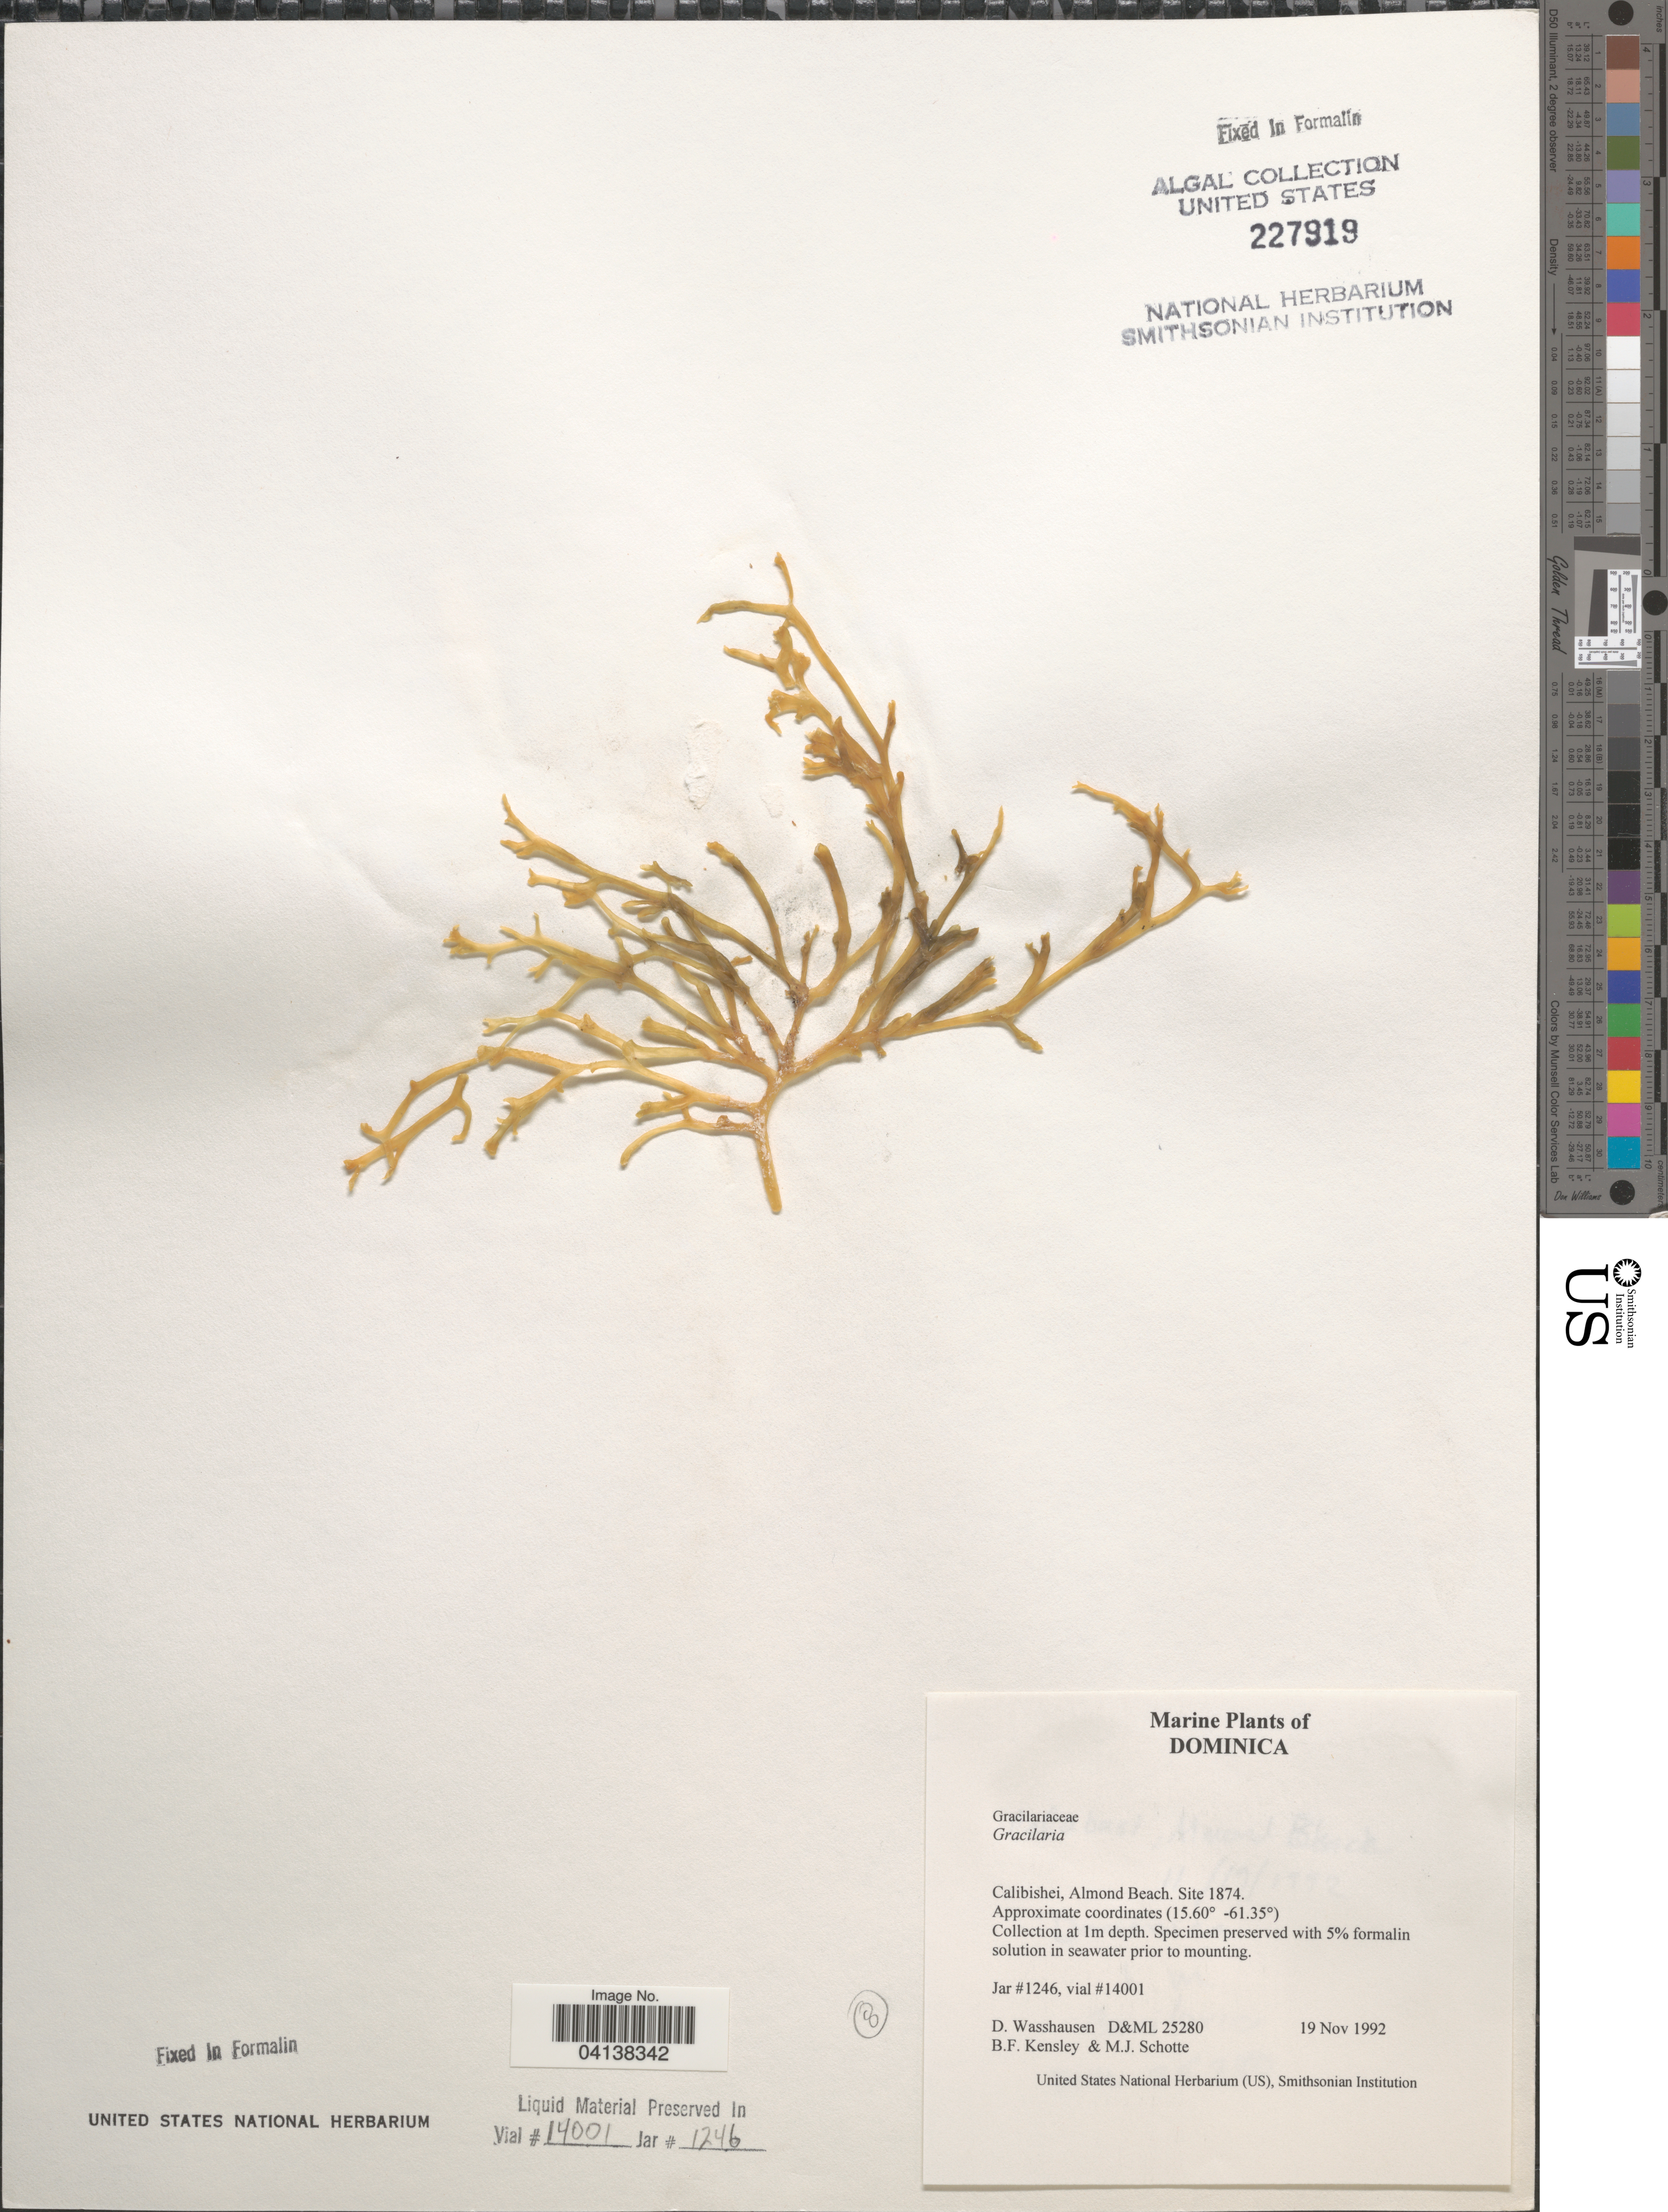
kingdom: Plantae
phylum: Rhodophyta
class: Florideophyceae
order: Gracilariales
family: Gracilariaceae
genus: Gracilaria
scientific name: Gracilaria sp.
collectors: D. C. Wasshausen, B. Kensley & M. Schotte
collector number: D&ML 25280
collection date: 1992-11-19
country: Dominica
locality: Calibishei, Almond Beach. Site 1874.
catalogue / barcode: US 227919